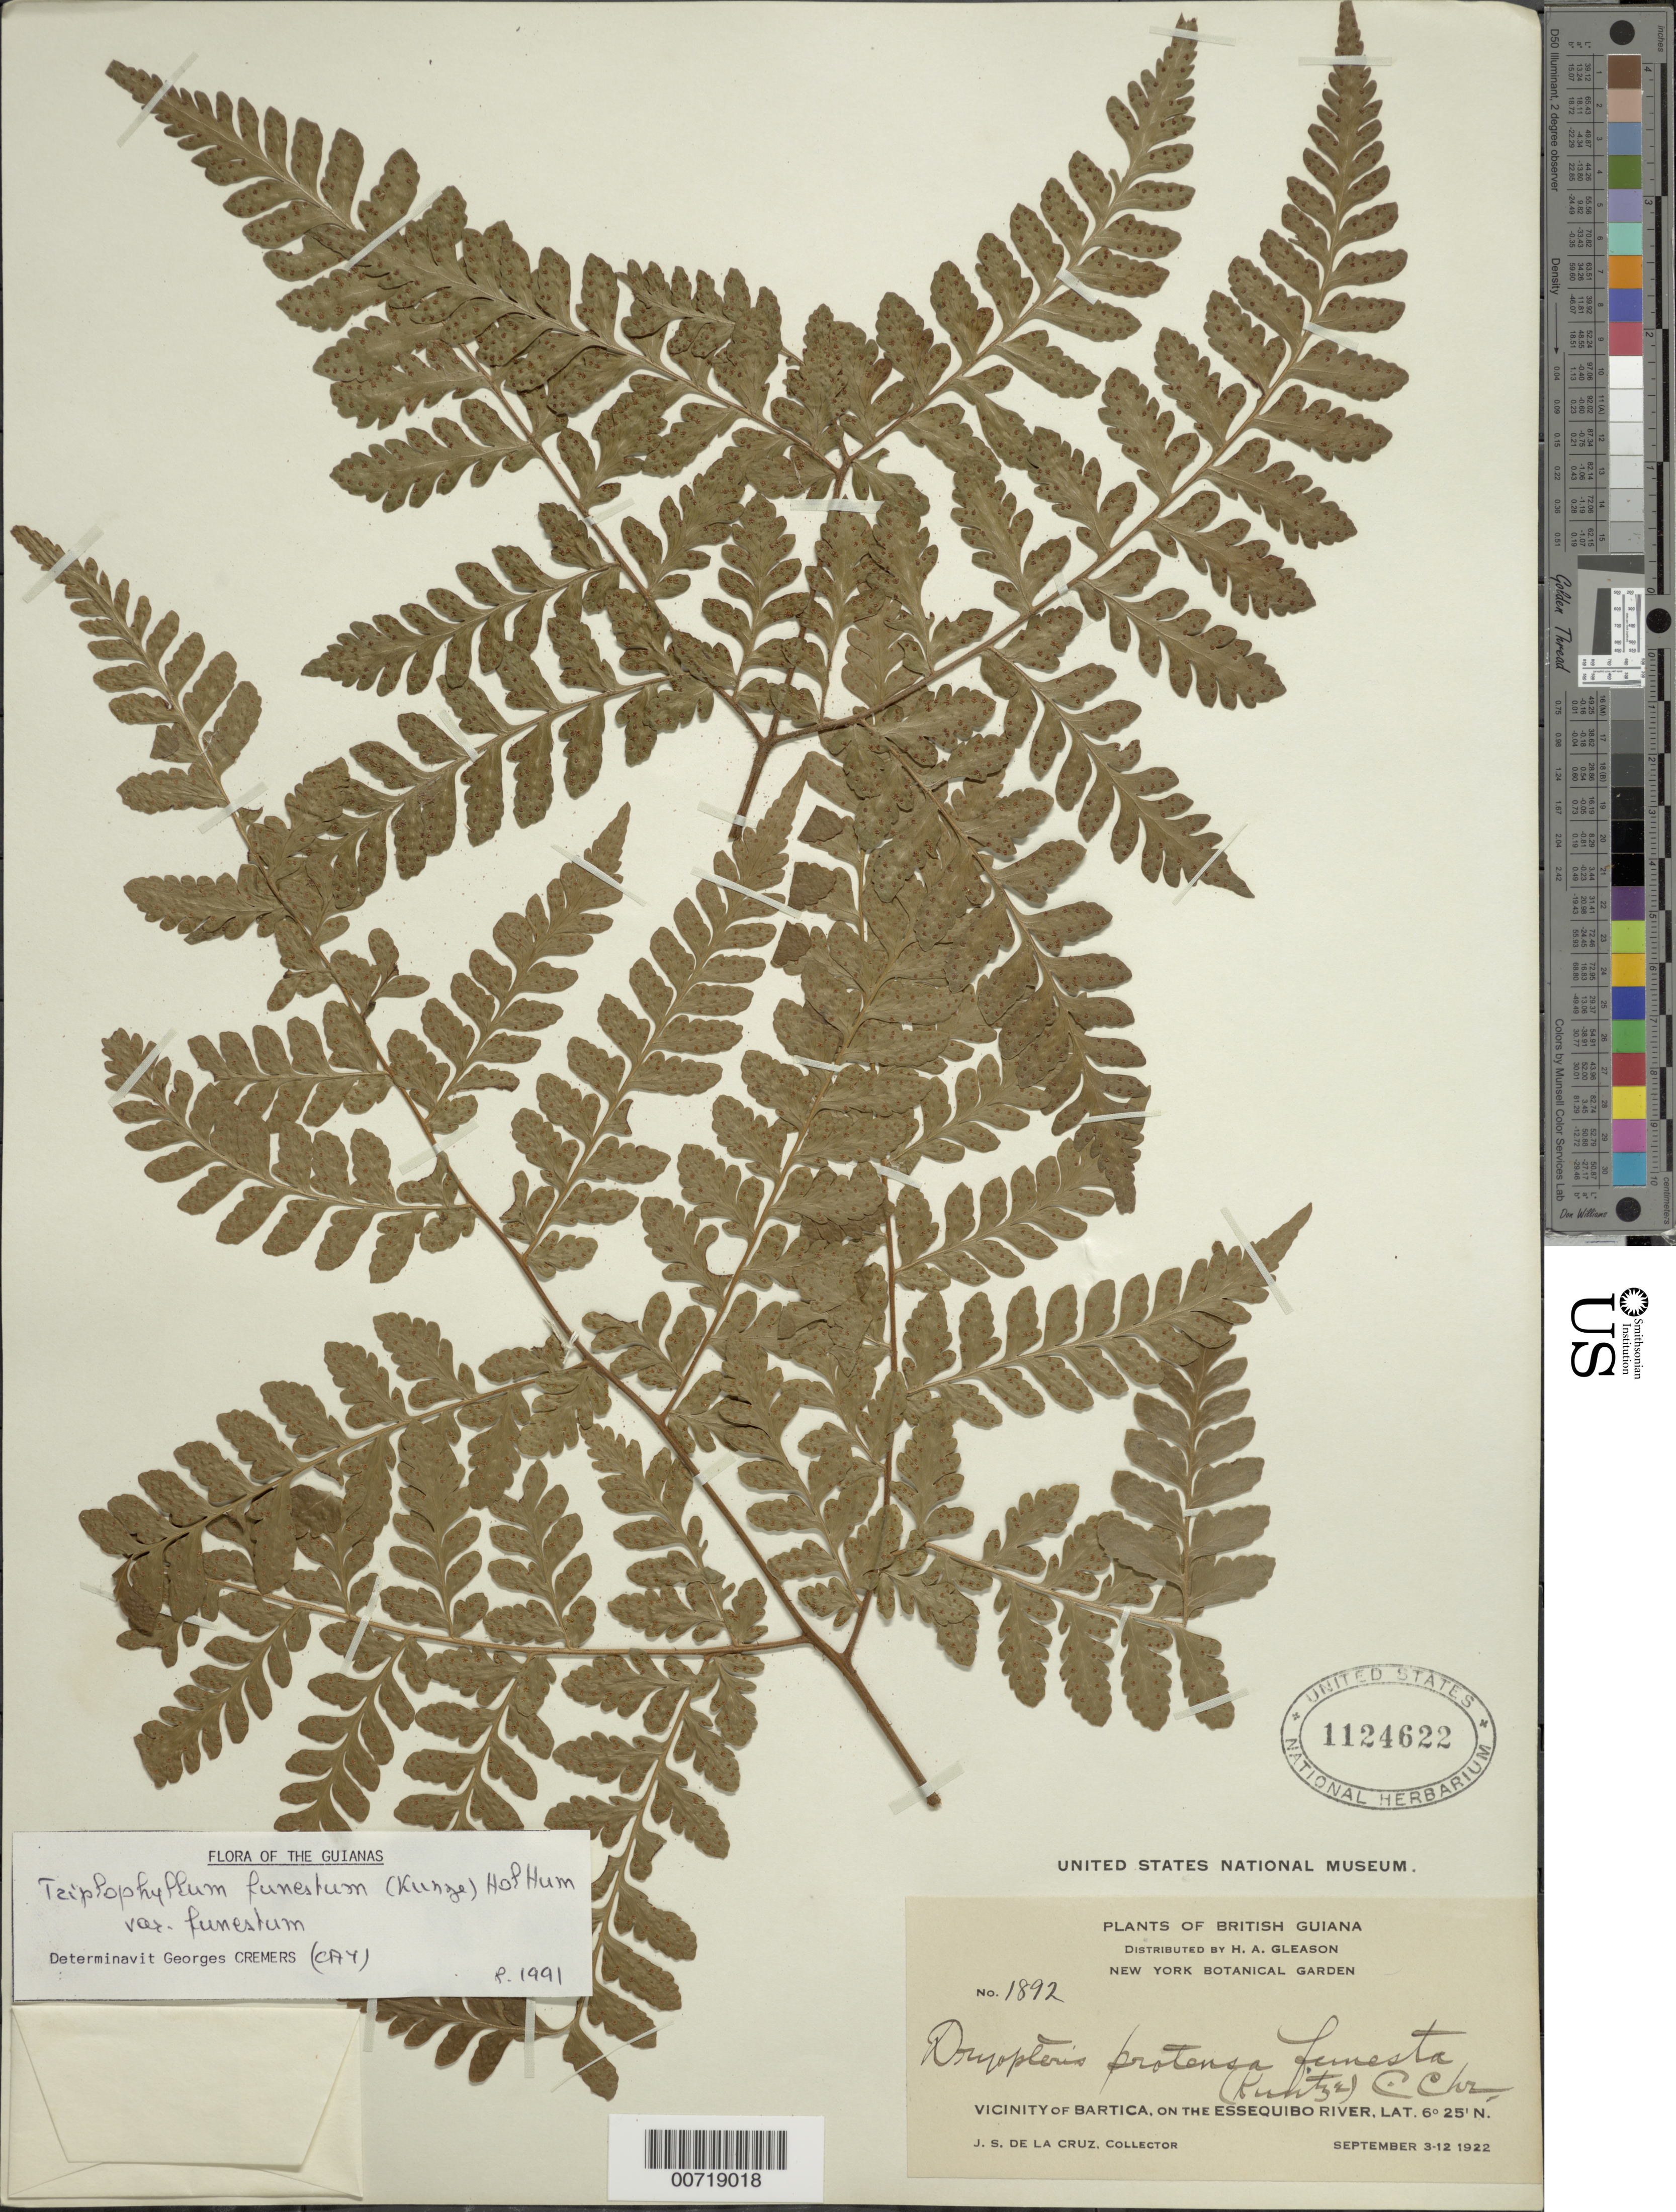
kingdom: Plantae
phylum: Tracheophyta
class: Polypodiopsida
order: Polypodiales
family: Tectariaceae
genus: Triplophyllum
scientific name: Triplophyllum funestum var. funestum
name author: (Kunze) Holttum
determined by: Cremers, Georges A.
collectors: J. S. de la Cruz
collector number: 1892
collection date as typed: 3-Sep-22 to 12-Sep-22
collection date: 1922-09-03/1922-09-12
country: Guyana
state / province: Cuyuni-Mazaruni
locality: Bartica, vic., on the Essequibo River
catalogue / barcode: US 1124622